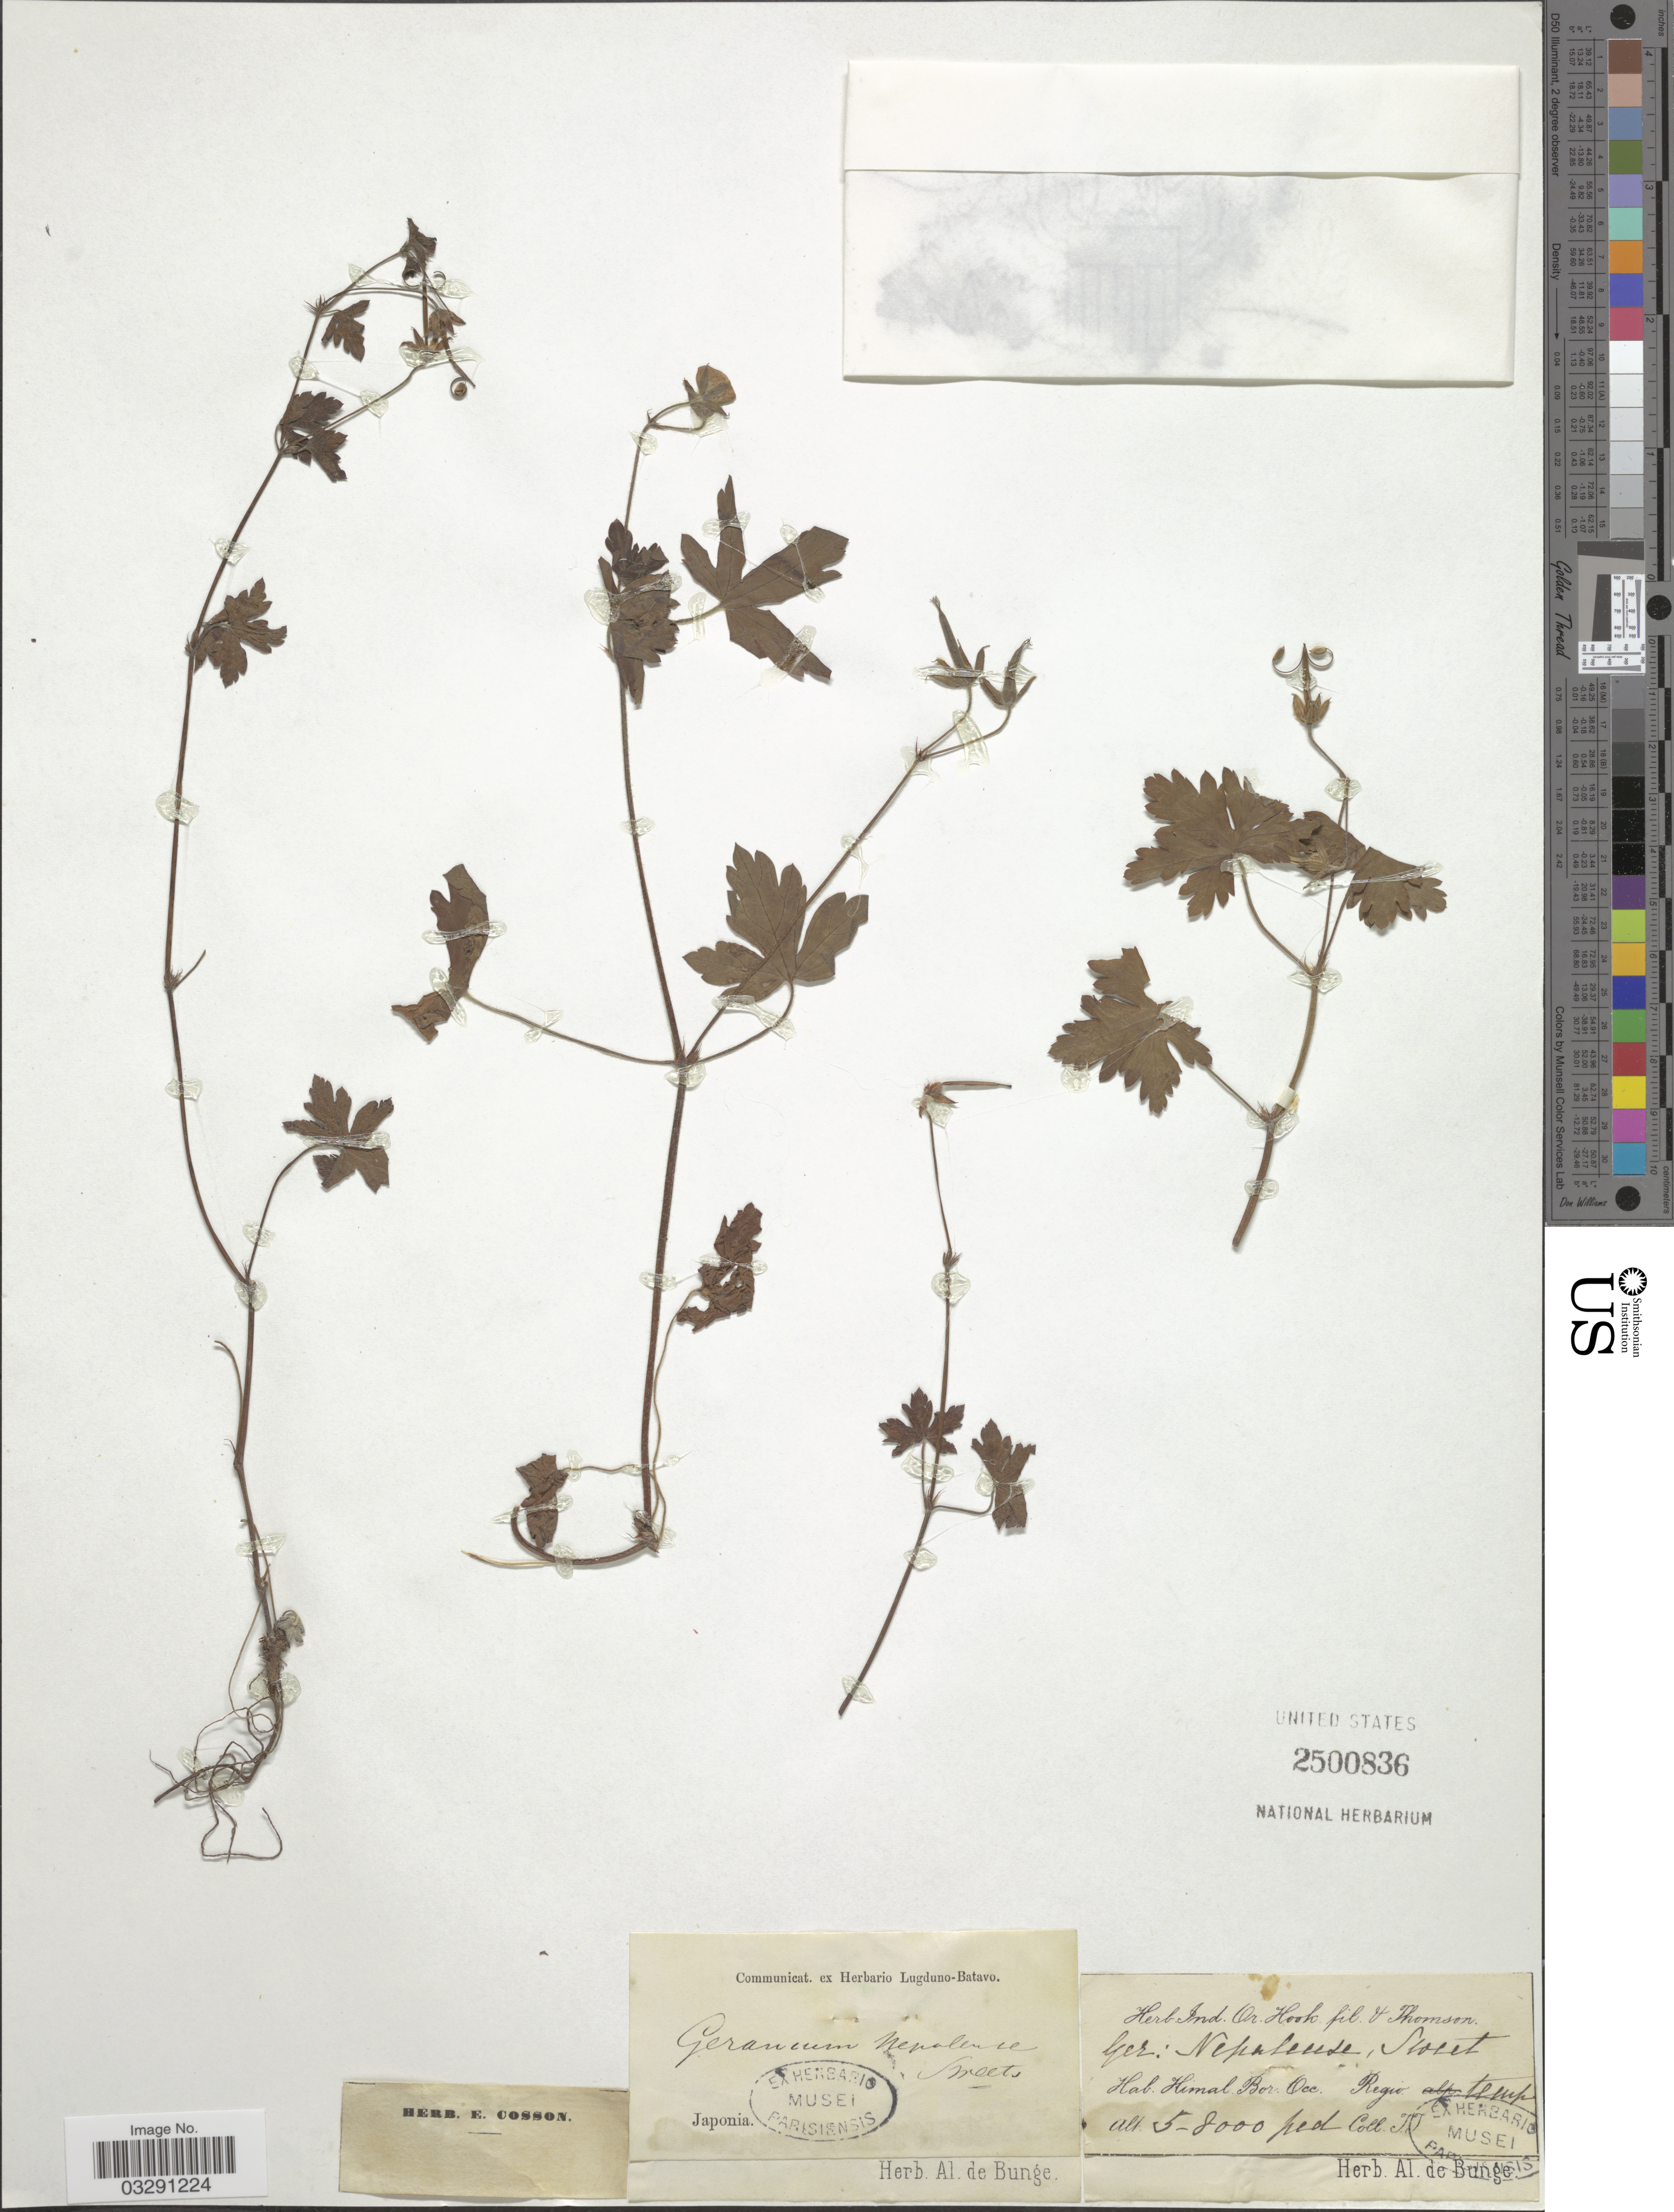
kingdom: Plantae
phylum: Tracheophyta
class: Magnoliopsida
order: Geraniales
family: Geraniaceae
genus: Geranium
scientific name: Geranium nepalense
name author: Sweet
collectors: T. Thomson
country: India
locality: Himal. Bor. Occ. Regio temp.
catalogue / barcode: US 2500836